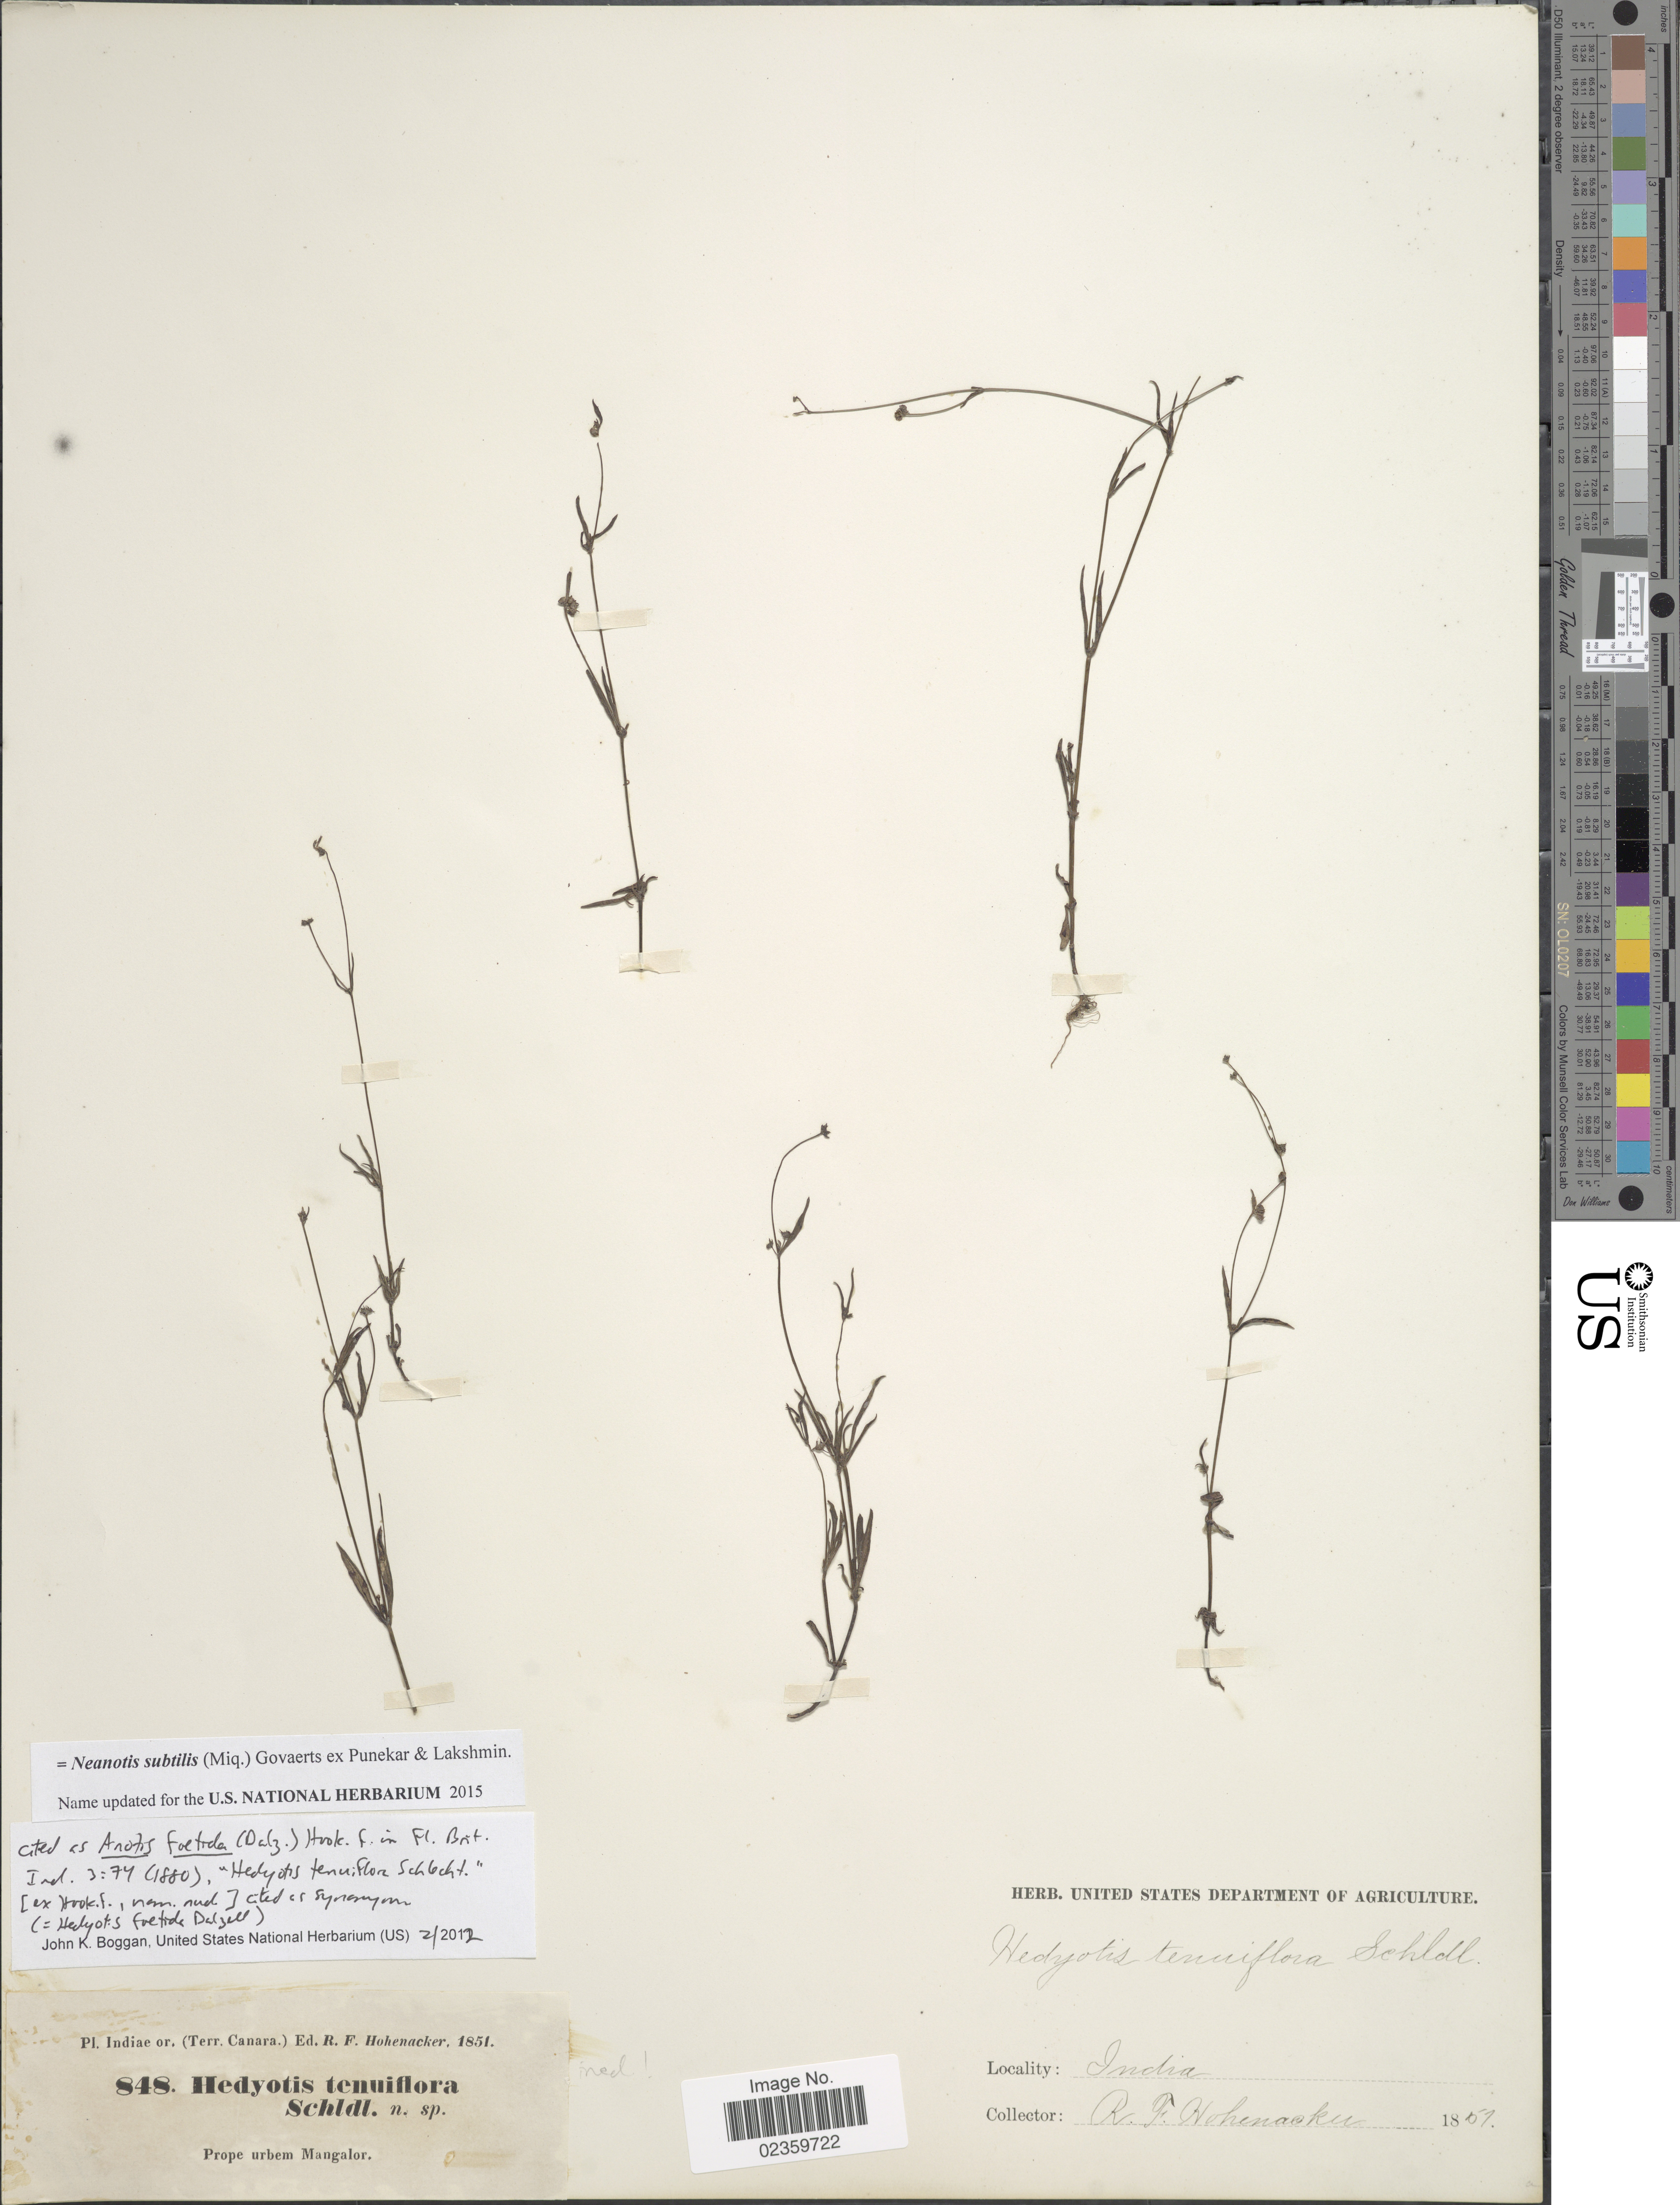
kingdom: Plantae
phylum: Tracheophyta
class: Magnoliopsida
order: Gentianales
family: Rubiaceae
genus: Neanotis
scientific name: Neanotis subtilis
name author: (Miq.) Govaerts ex Punekar & Lakshmin.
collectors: R. F. Hohenacker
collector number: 848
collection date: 1851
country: India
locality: Indiae or. (Terr. Canara), prope urbem Mangalor